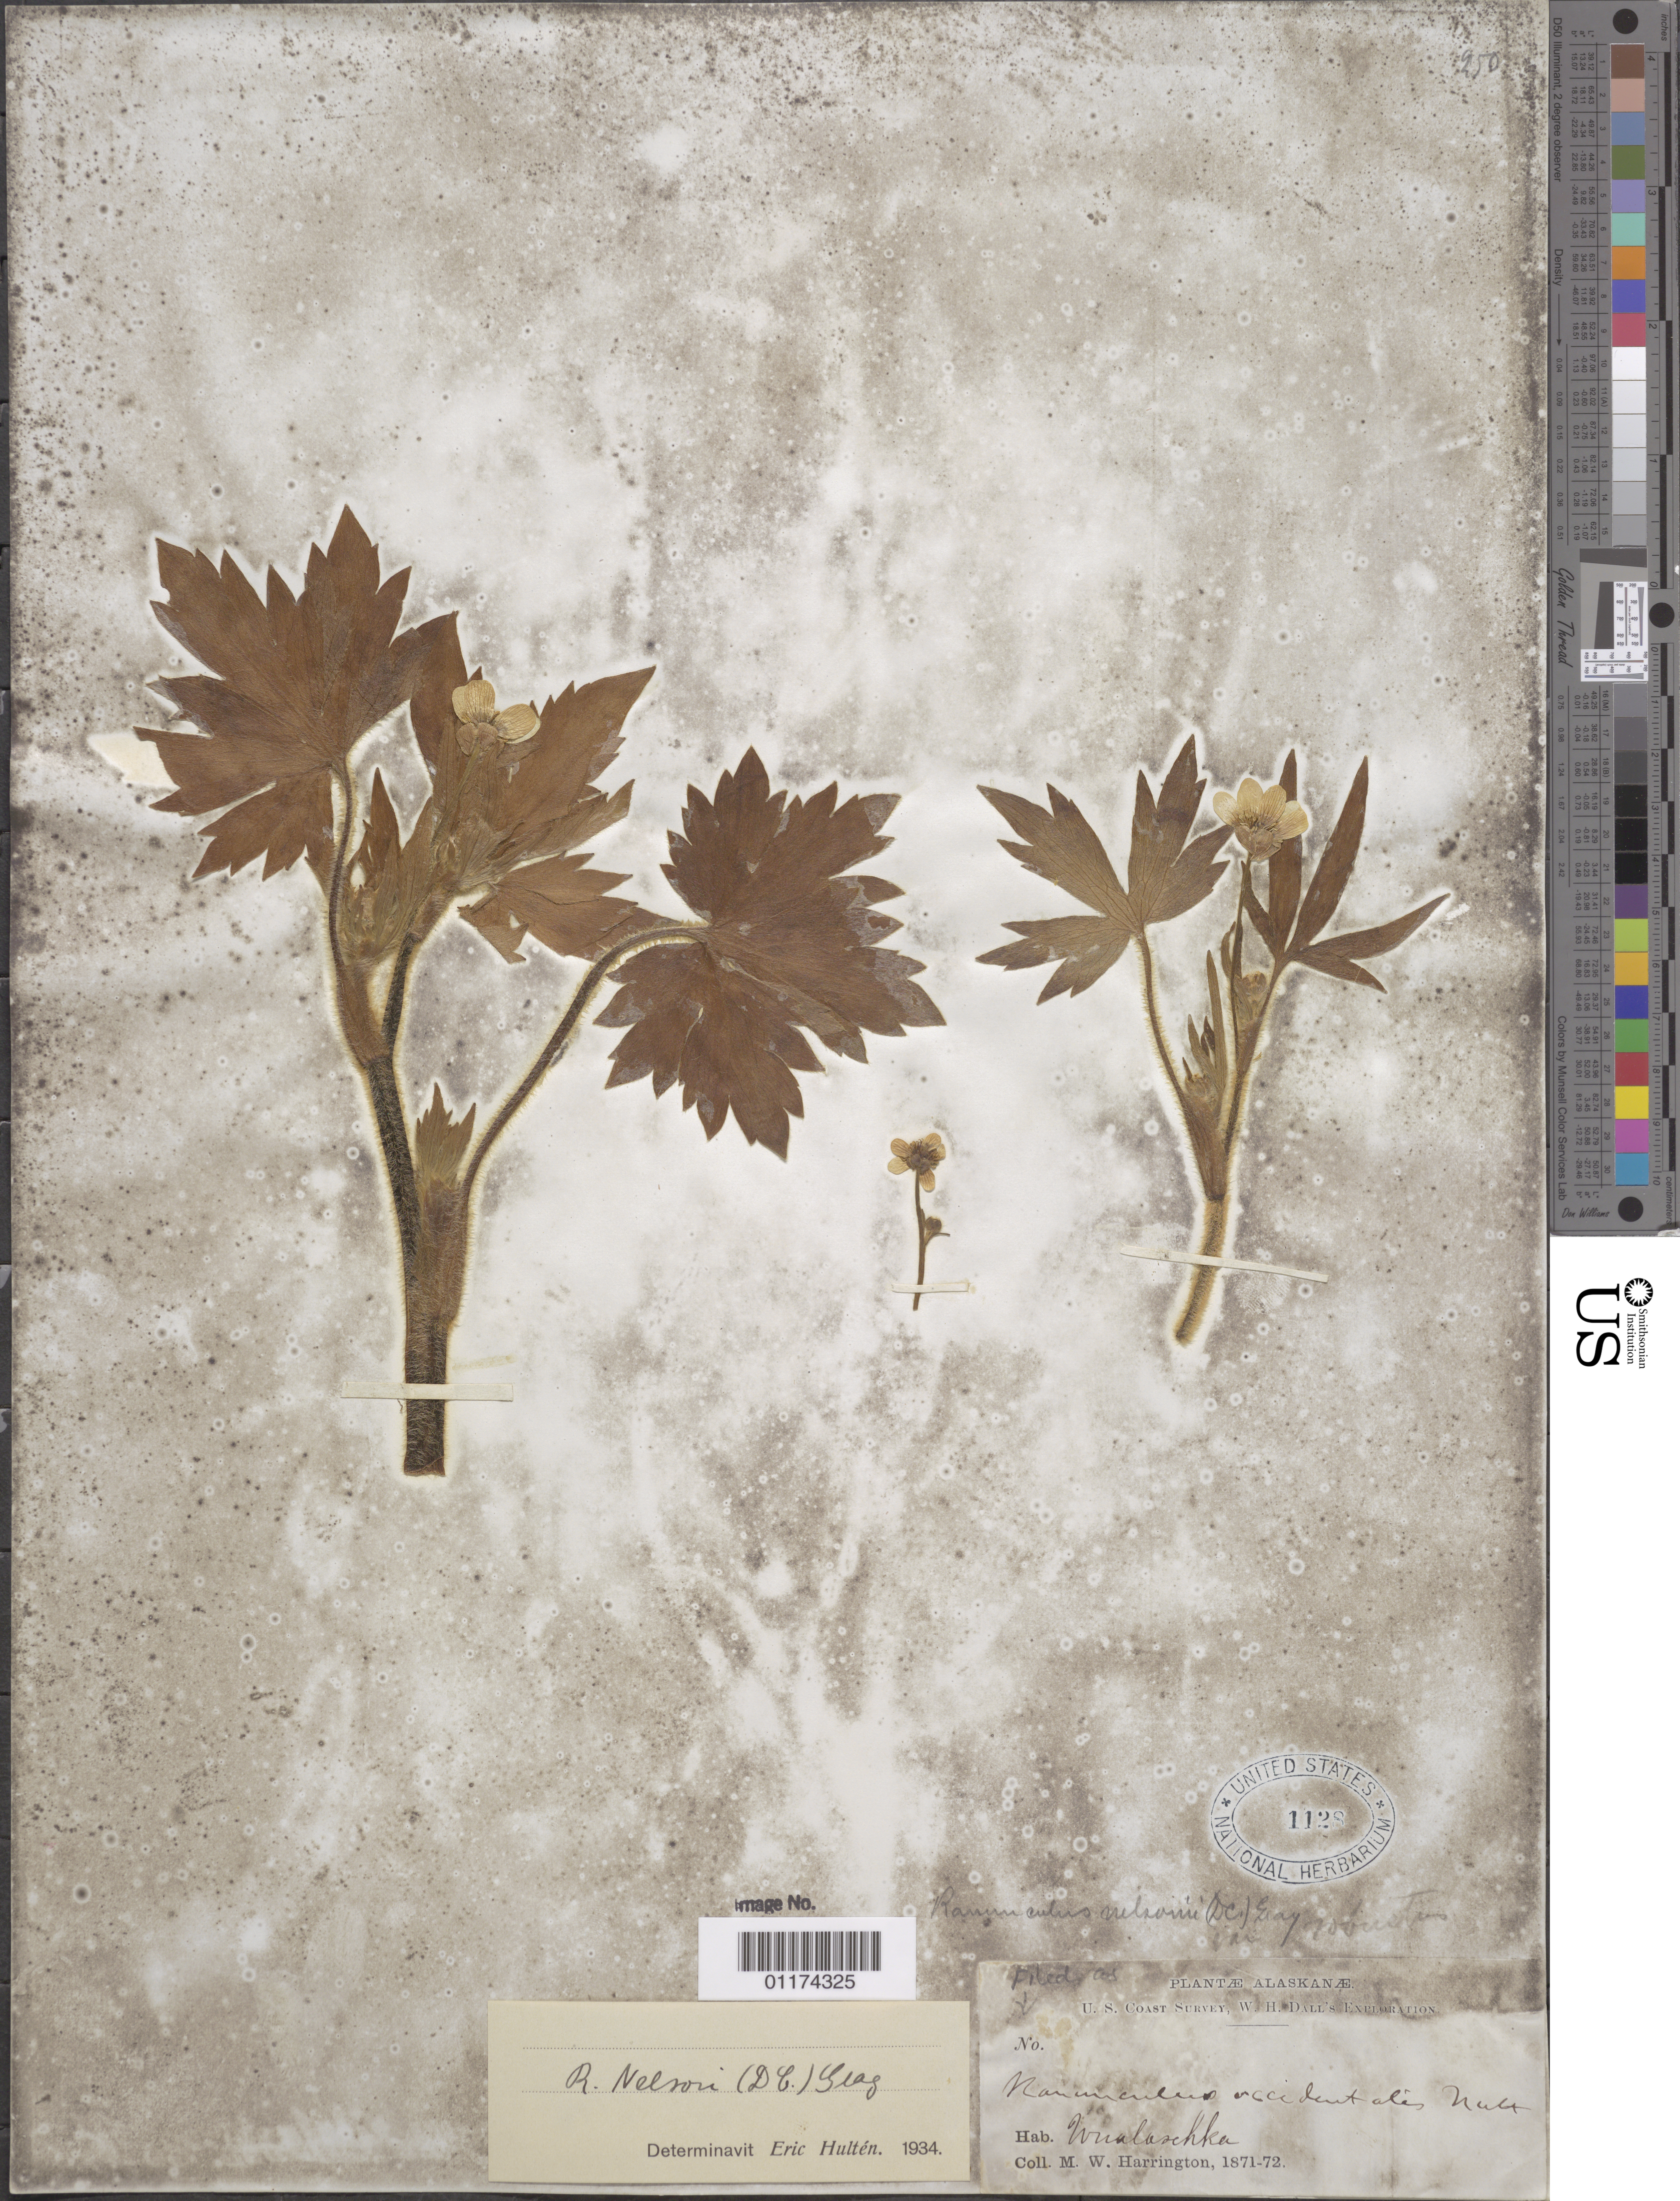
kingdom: Plantae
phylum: Tracheophyta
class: Magnoliopsida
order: Ranunculales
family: Ranunculaceae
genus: Ranunculus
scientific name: Ranunculus occidentalis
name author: Nutt.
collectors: M. W. Harrington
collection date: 1871/1872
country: United States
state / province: Alaska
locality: Unalaska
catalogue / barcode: US 1128